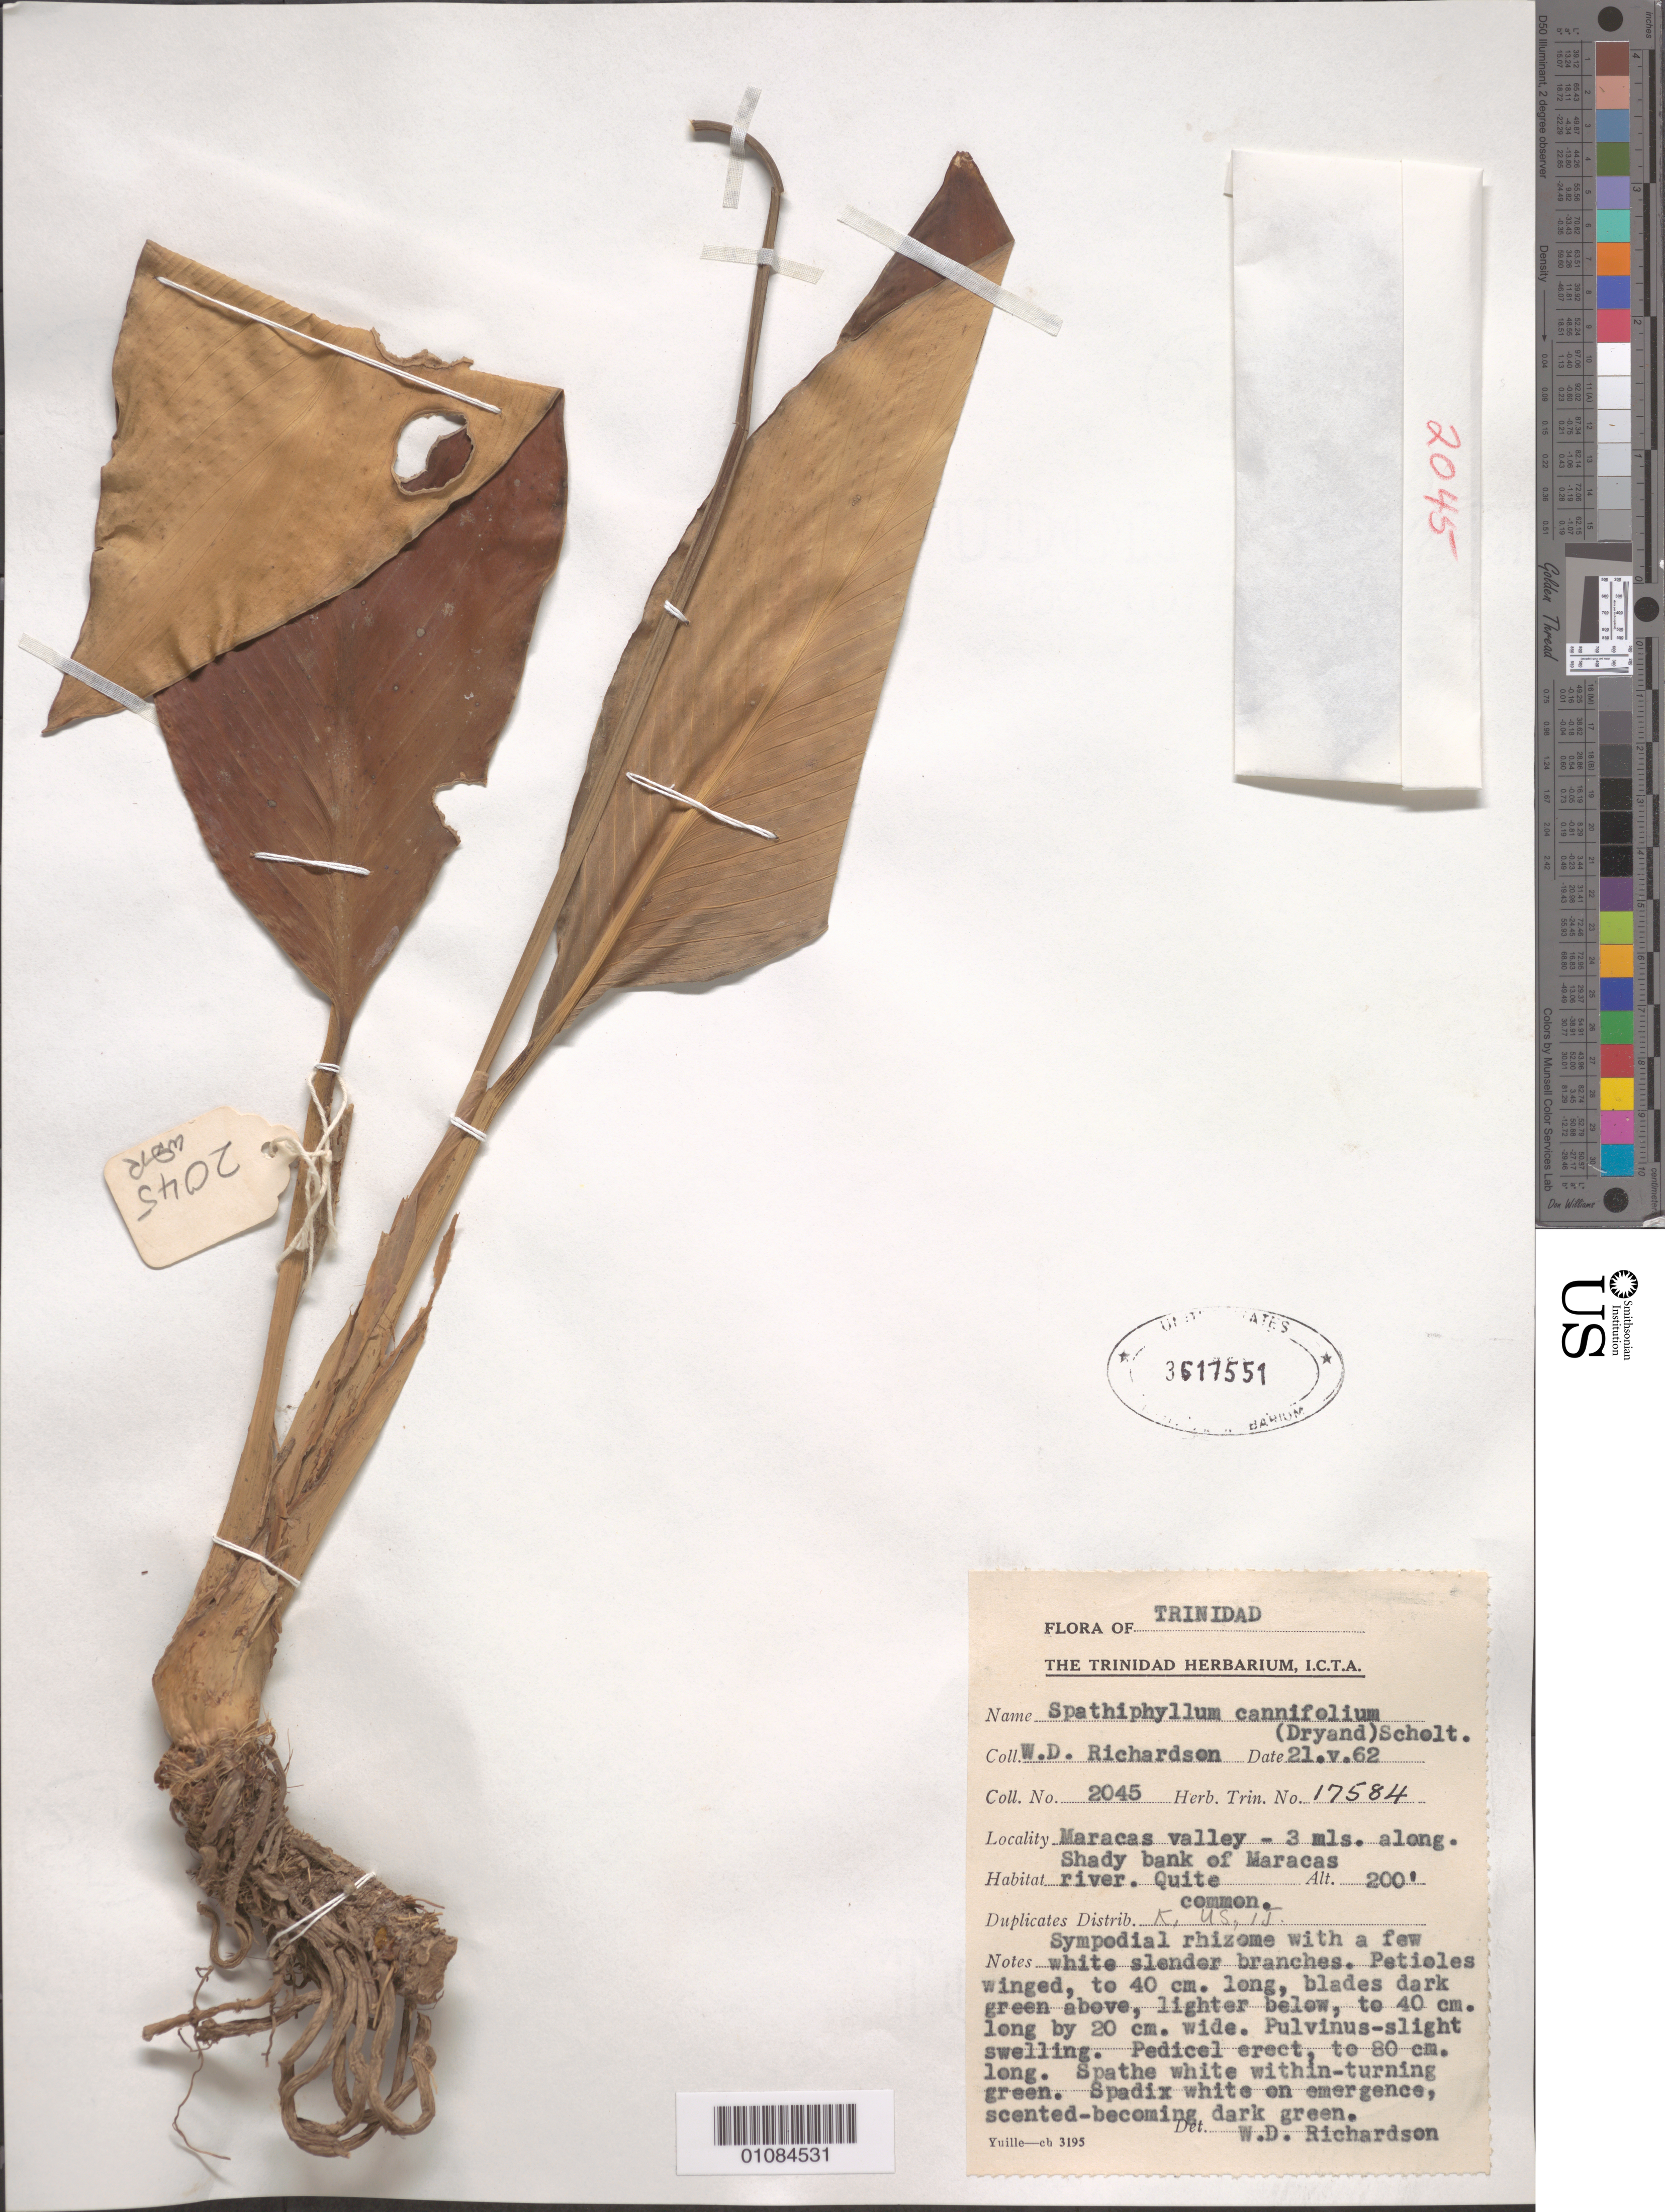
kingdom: Plantae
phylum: Tracheophyta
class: Liliopsida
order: Alismatales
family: Araceae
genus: Spathiphyllum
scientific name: Spathiphyllum cannifolium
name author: (Dryand. ex Sims) Schott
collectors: W. D. Richardson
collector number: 2045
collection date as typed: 21 May 1962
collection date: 1962-05-21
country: Trinidad and Tobago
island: Trinidad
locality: Maracas valley, 3 mls. along. Shady bank of Maracas River.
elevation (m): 61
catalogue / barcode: US 3617551